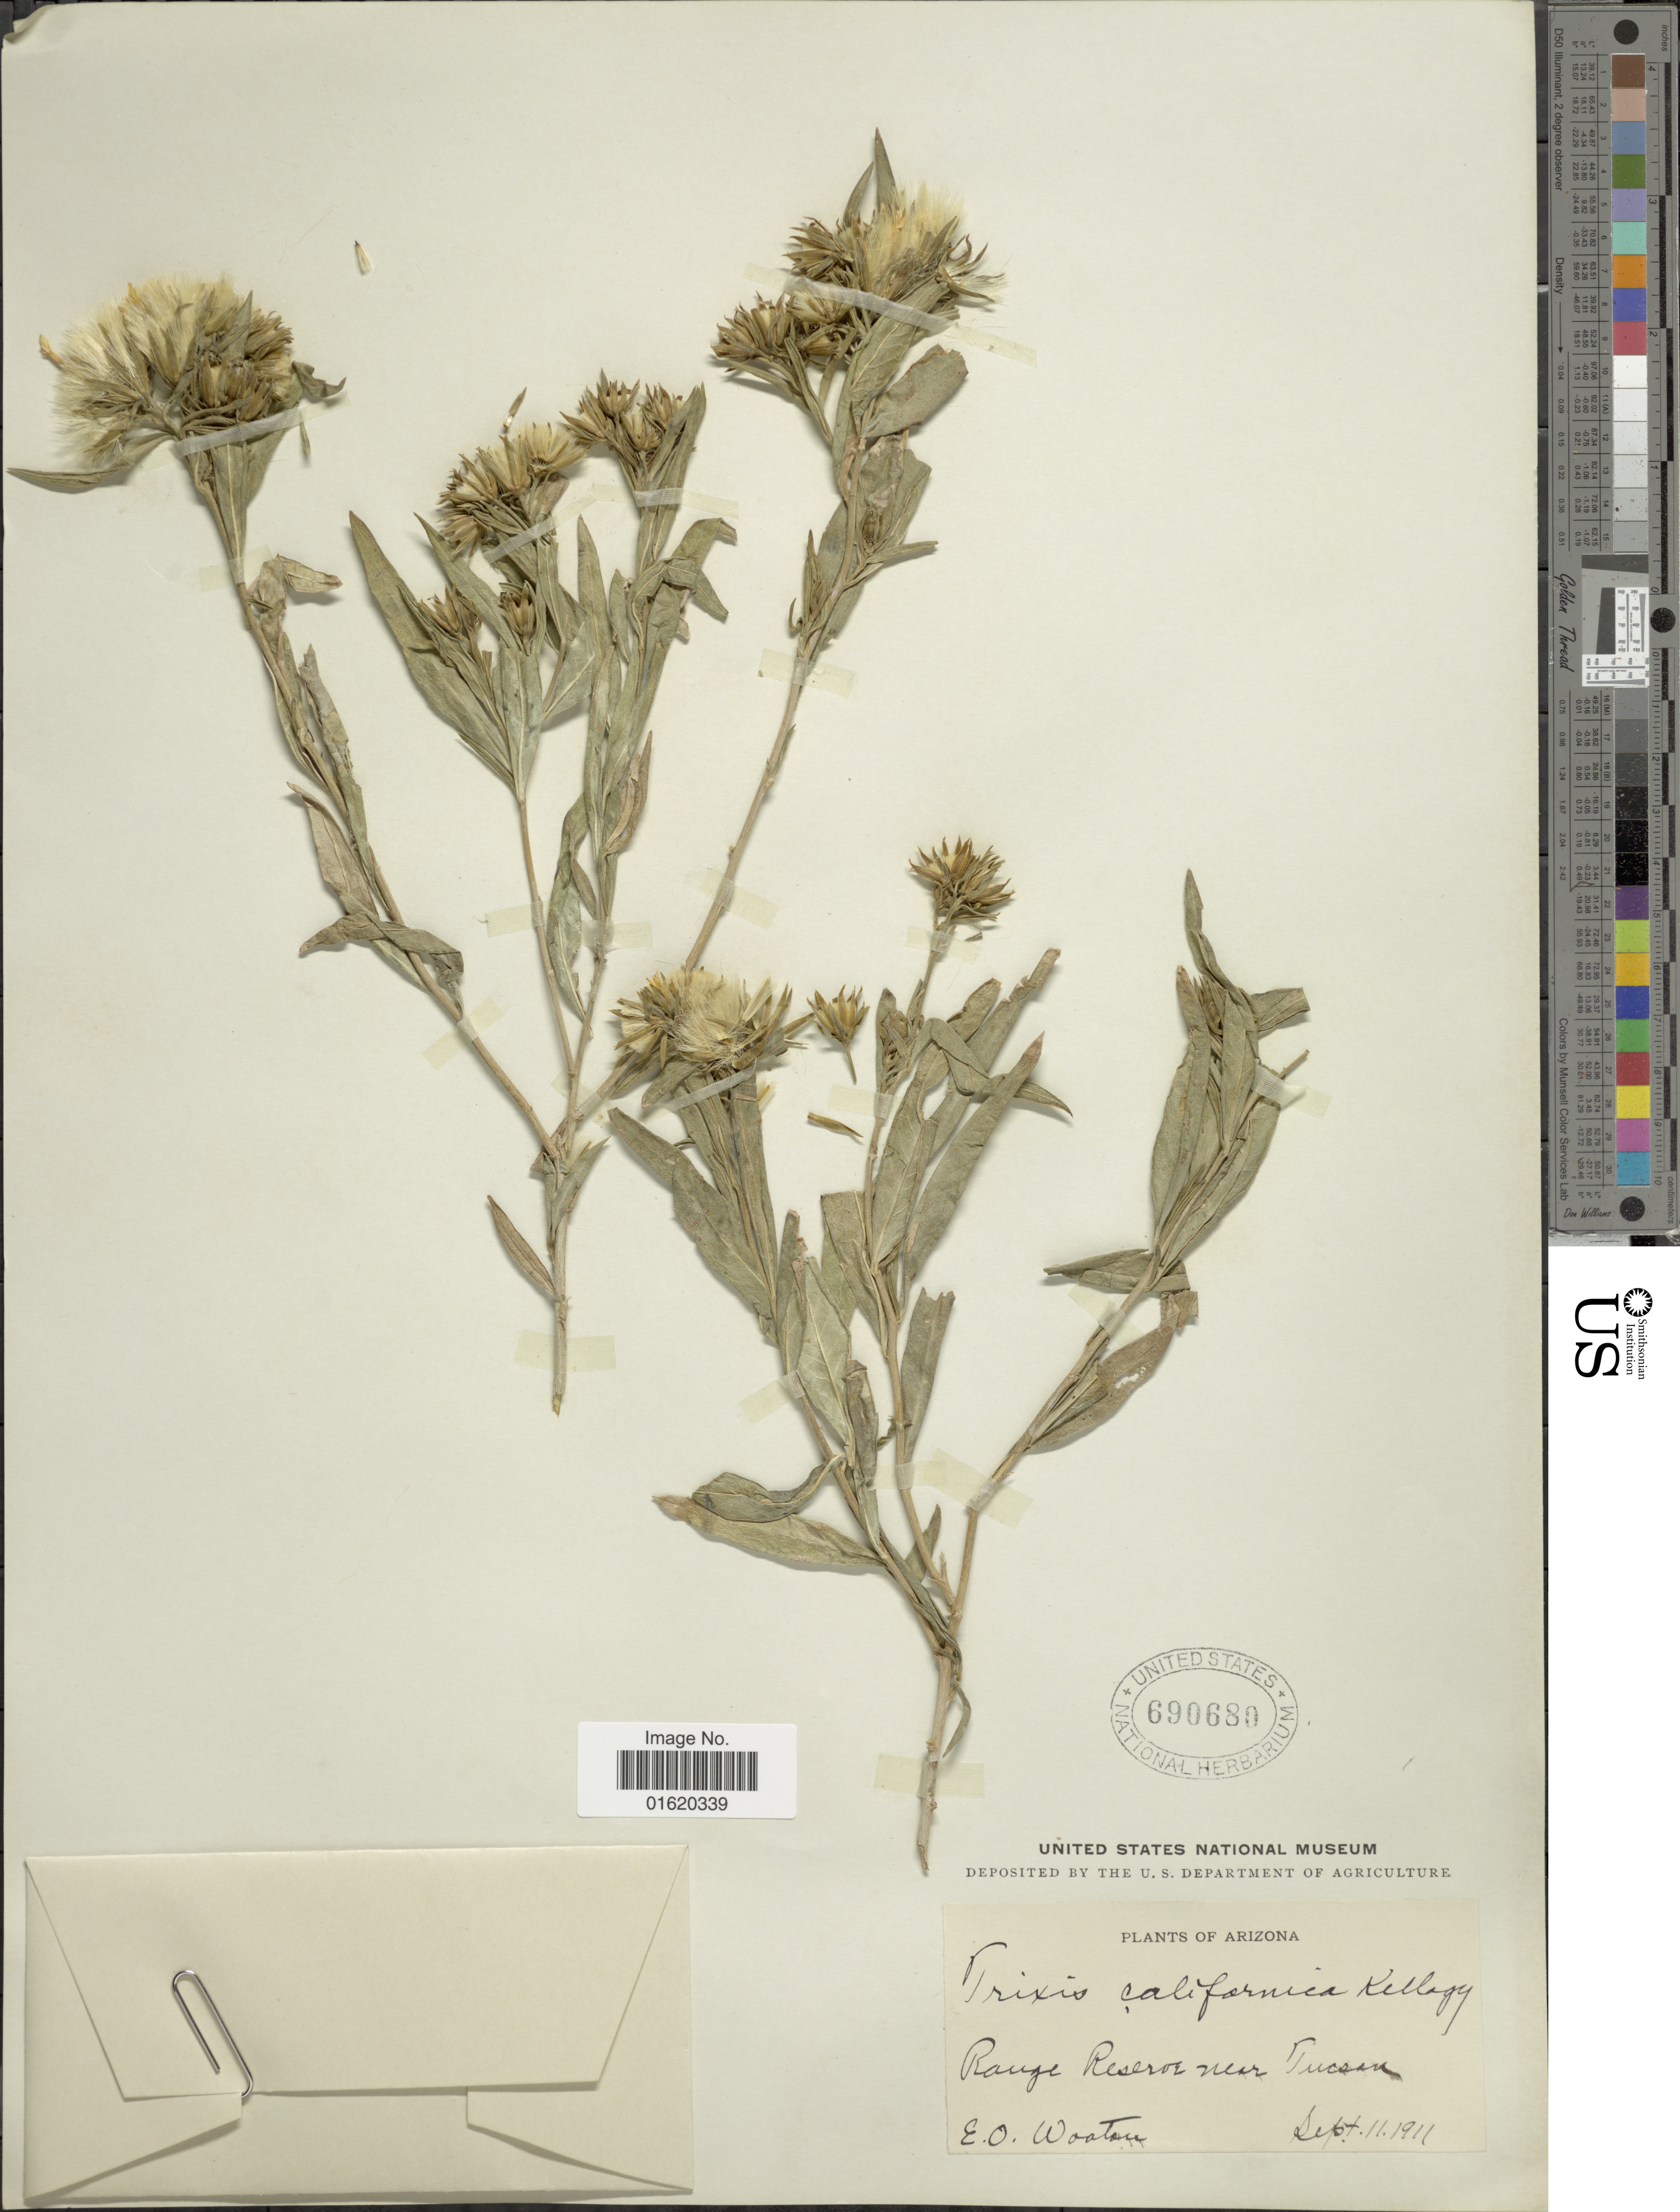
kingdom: Plantae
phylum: Tracheophyta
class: Magnoliopsida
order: Asterales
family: Asteraceae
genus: Trixis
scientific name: Trixis californica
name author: Kellogg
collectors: E. O. Wooton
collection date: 1911-09-11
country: United States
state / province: Arizona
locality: Range Reserve near Tucson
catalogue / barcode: US 690680